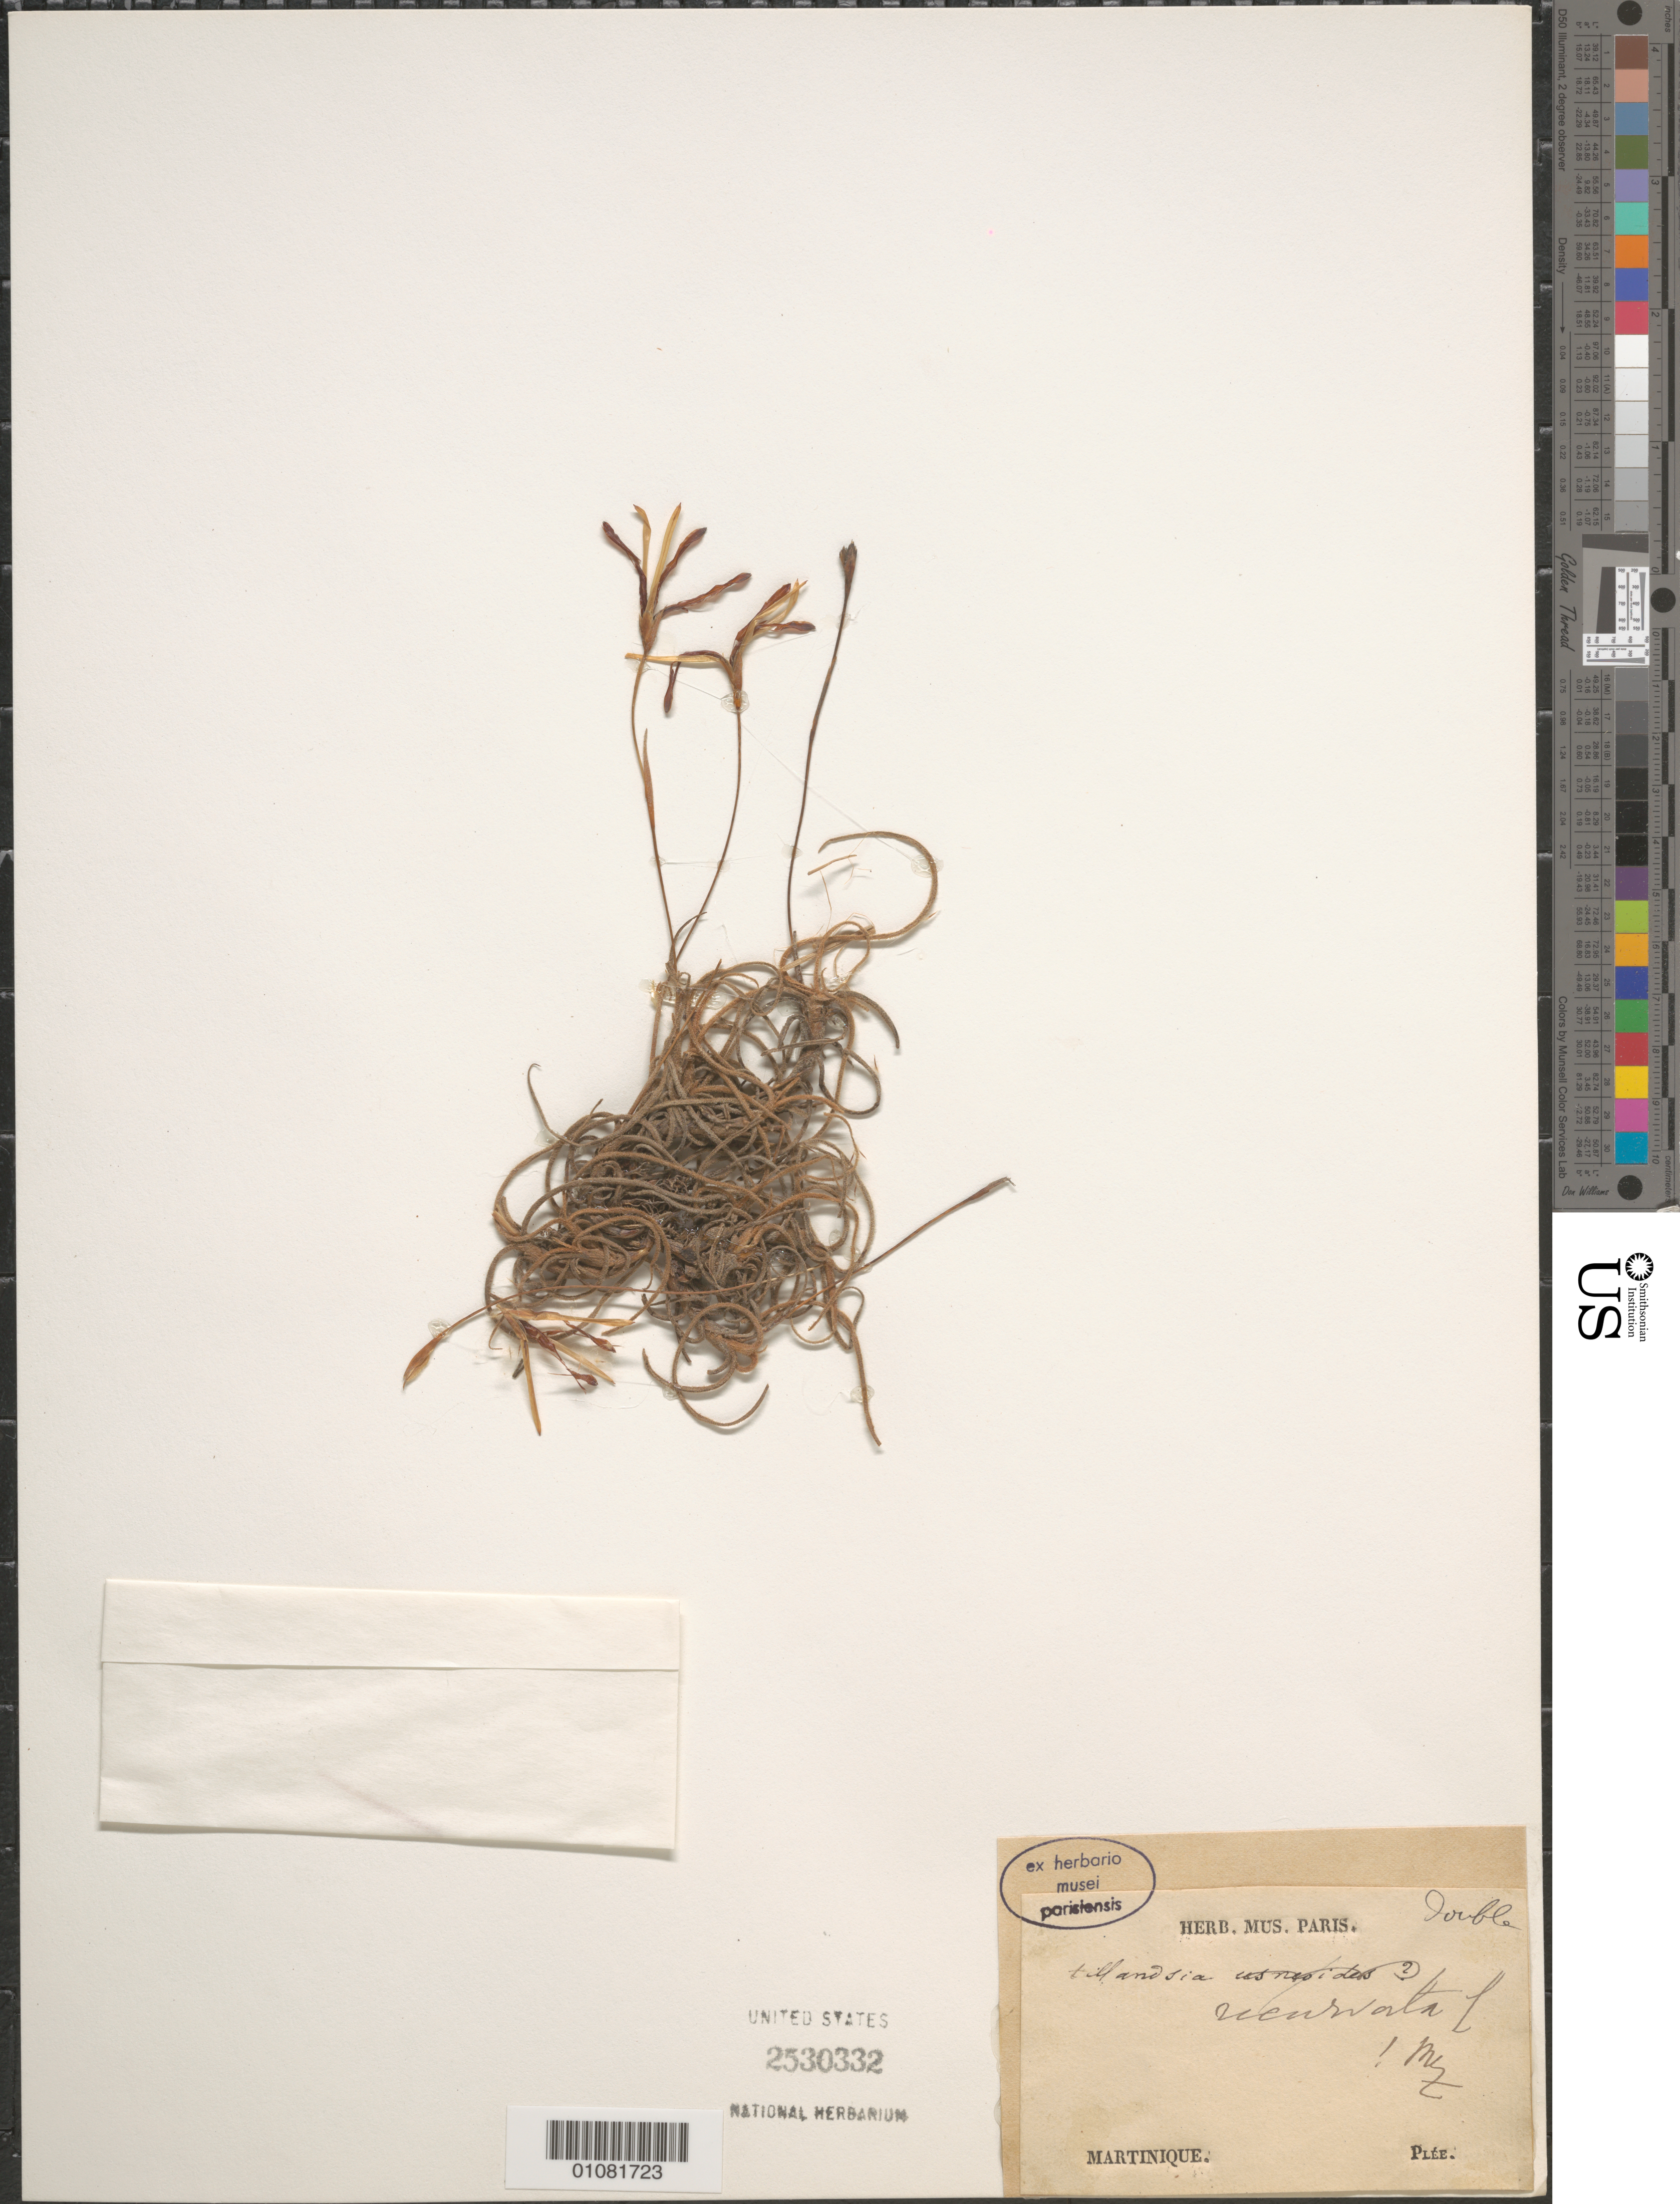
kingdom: Plantae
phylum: Tracheophyta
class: Liliopsida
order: Poales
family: Bromeliaceae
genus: Tillandsia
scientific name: Tillandsia recurvata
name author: L.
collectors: A. Plée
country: Martinique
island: Martinique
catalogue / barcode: US 2530332